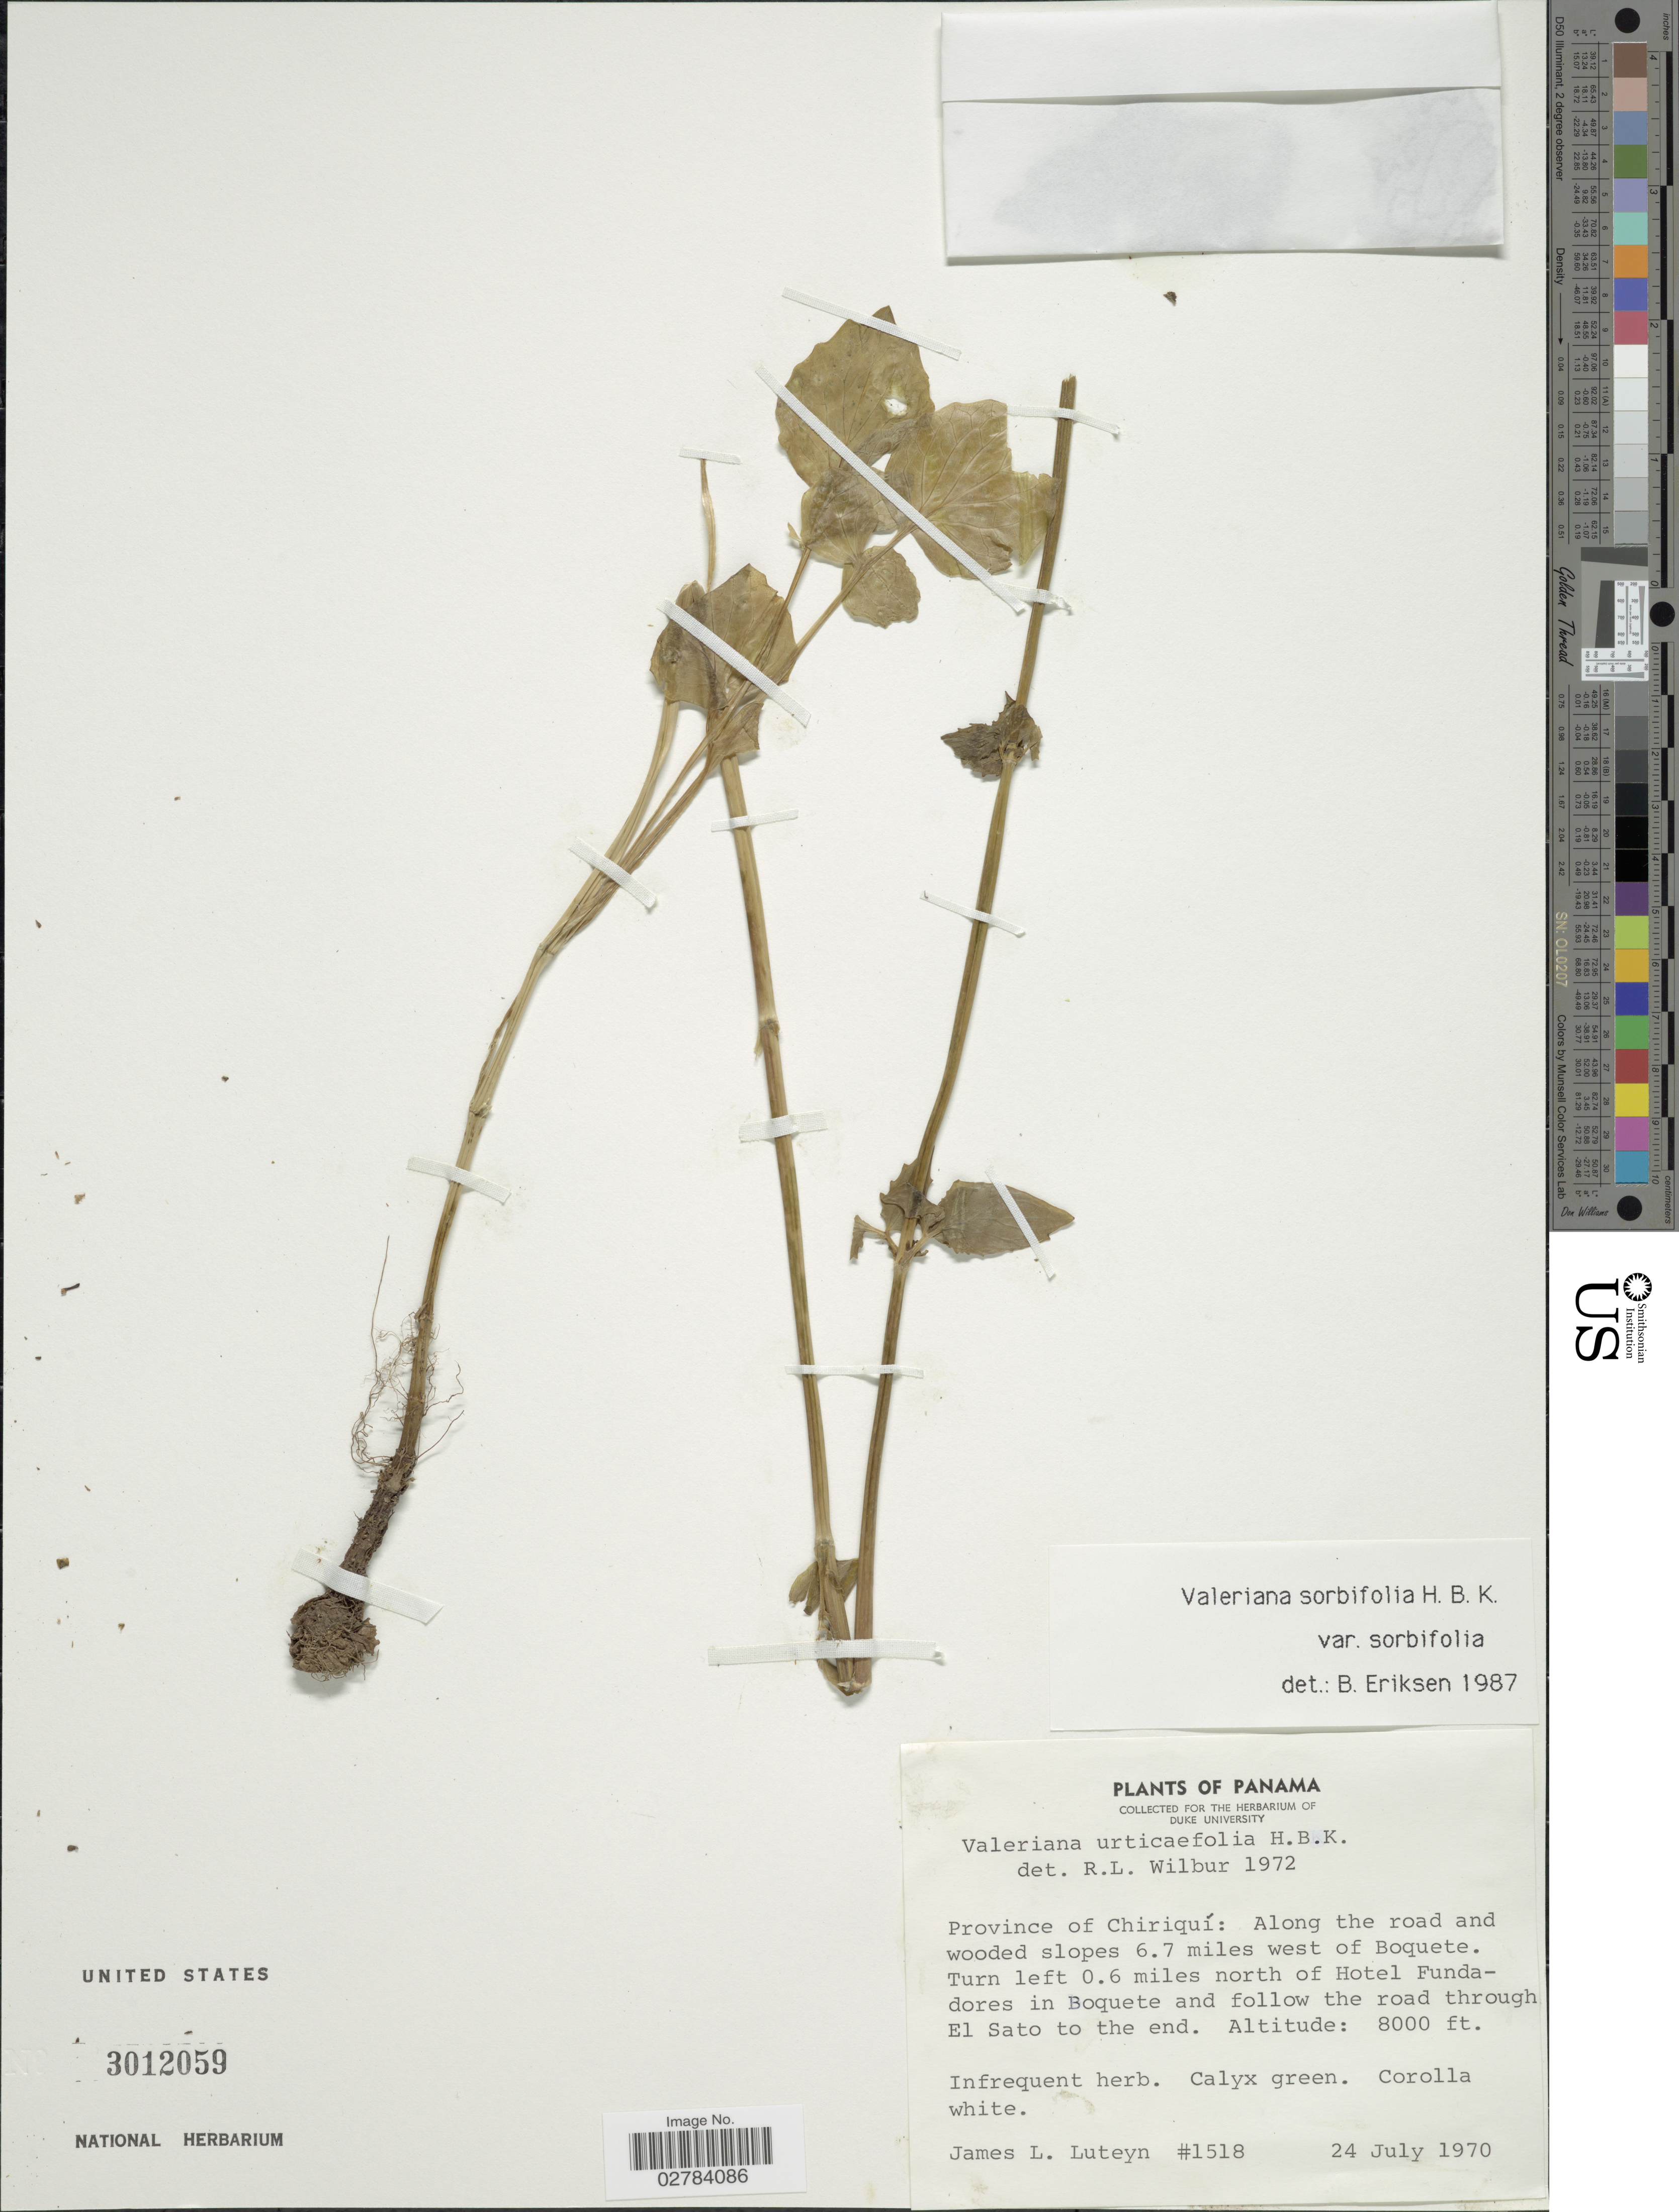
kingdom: Plantae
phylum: Tracheophyta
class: Magnoliopsida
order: Dipsacales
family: Caprifoliaceae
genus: Valeriana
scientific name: Valeriana sorbifolia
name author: Kunth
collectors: J. L. Luteyn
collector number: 1518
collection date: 1970-07-24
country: Panama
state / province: Chiriqui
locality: Along the road and wooded slopes 6.7 miles west of Boquete, Turn left 0.6 miles north of Hotel Fundadores in Boquete and follow the road through El Sato to the end.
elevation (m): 244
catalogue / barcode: US 3012059